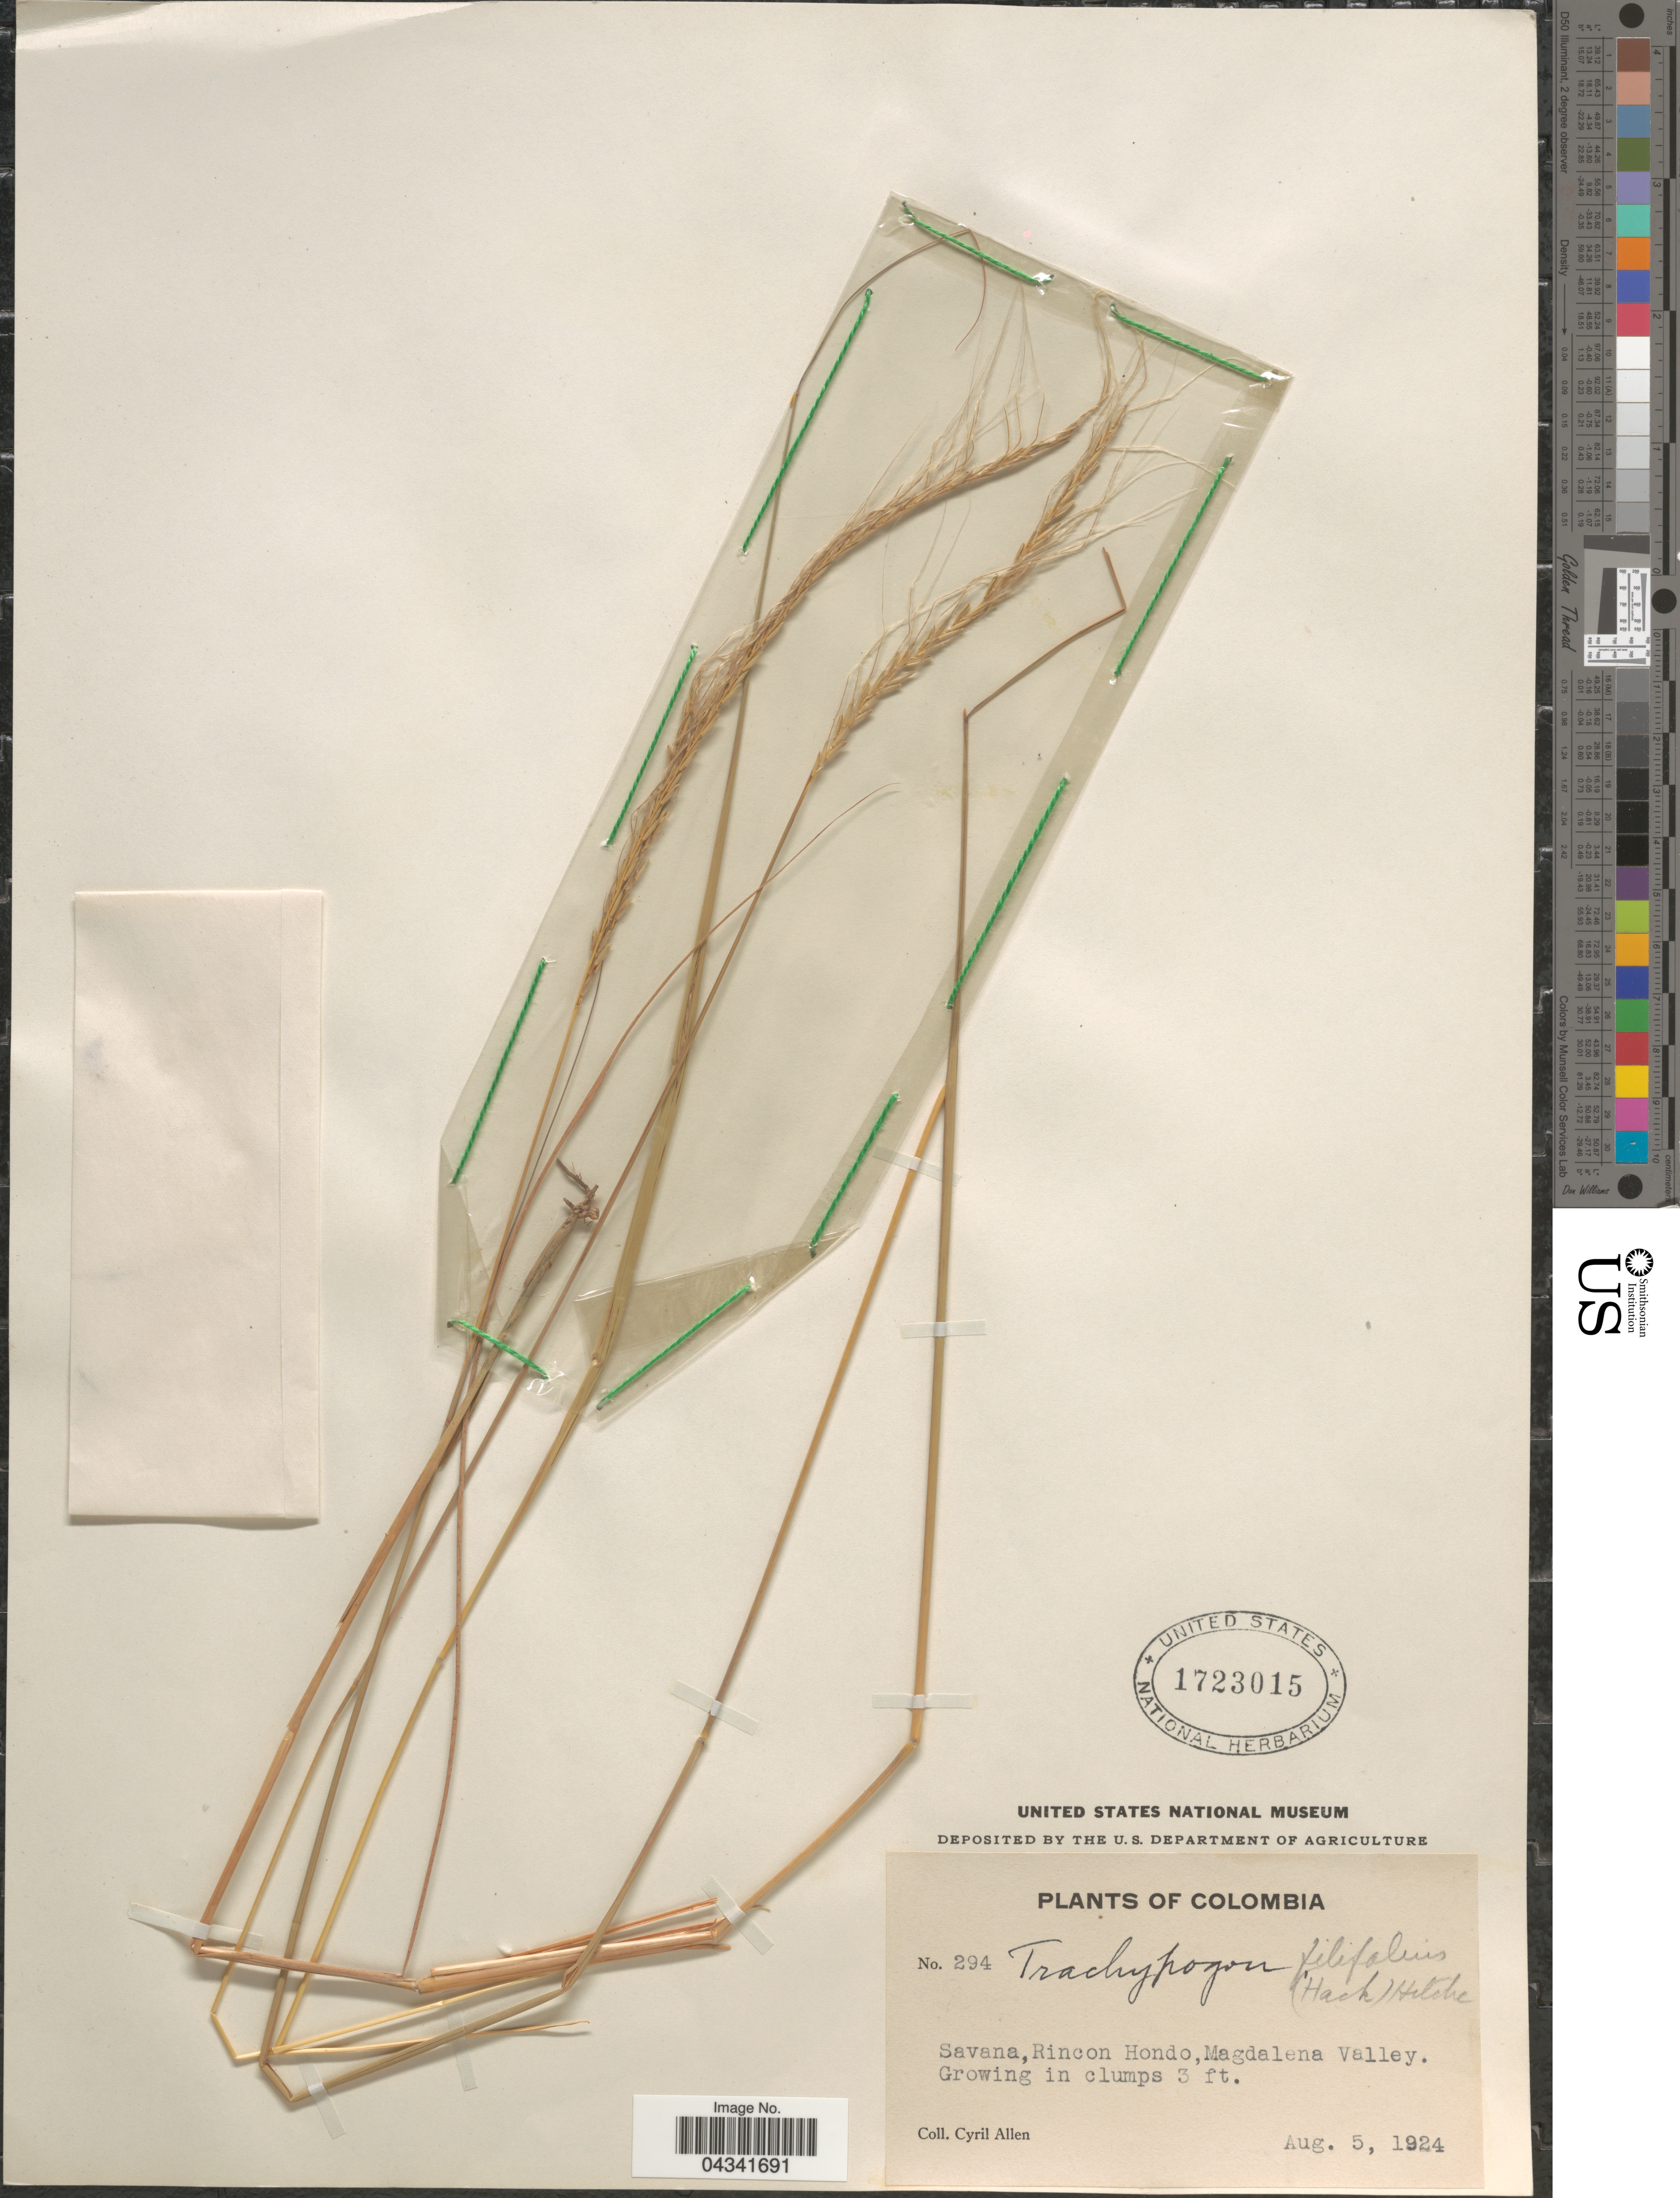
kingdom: Plantae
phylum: Tracheophyta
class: Liliopsida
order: Poales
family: Poaceae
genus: Trachypogon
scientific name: Trachypogon macroglossus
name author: Trin.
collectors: C. Allen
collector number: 294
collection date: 1924-08-05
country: Colombia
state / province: Magdalena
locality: Savana,Rincon Hondo,Magdalena Valley.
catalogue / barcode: US 1723015